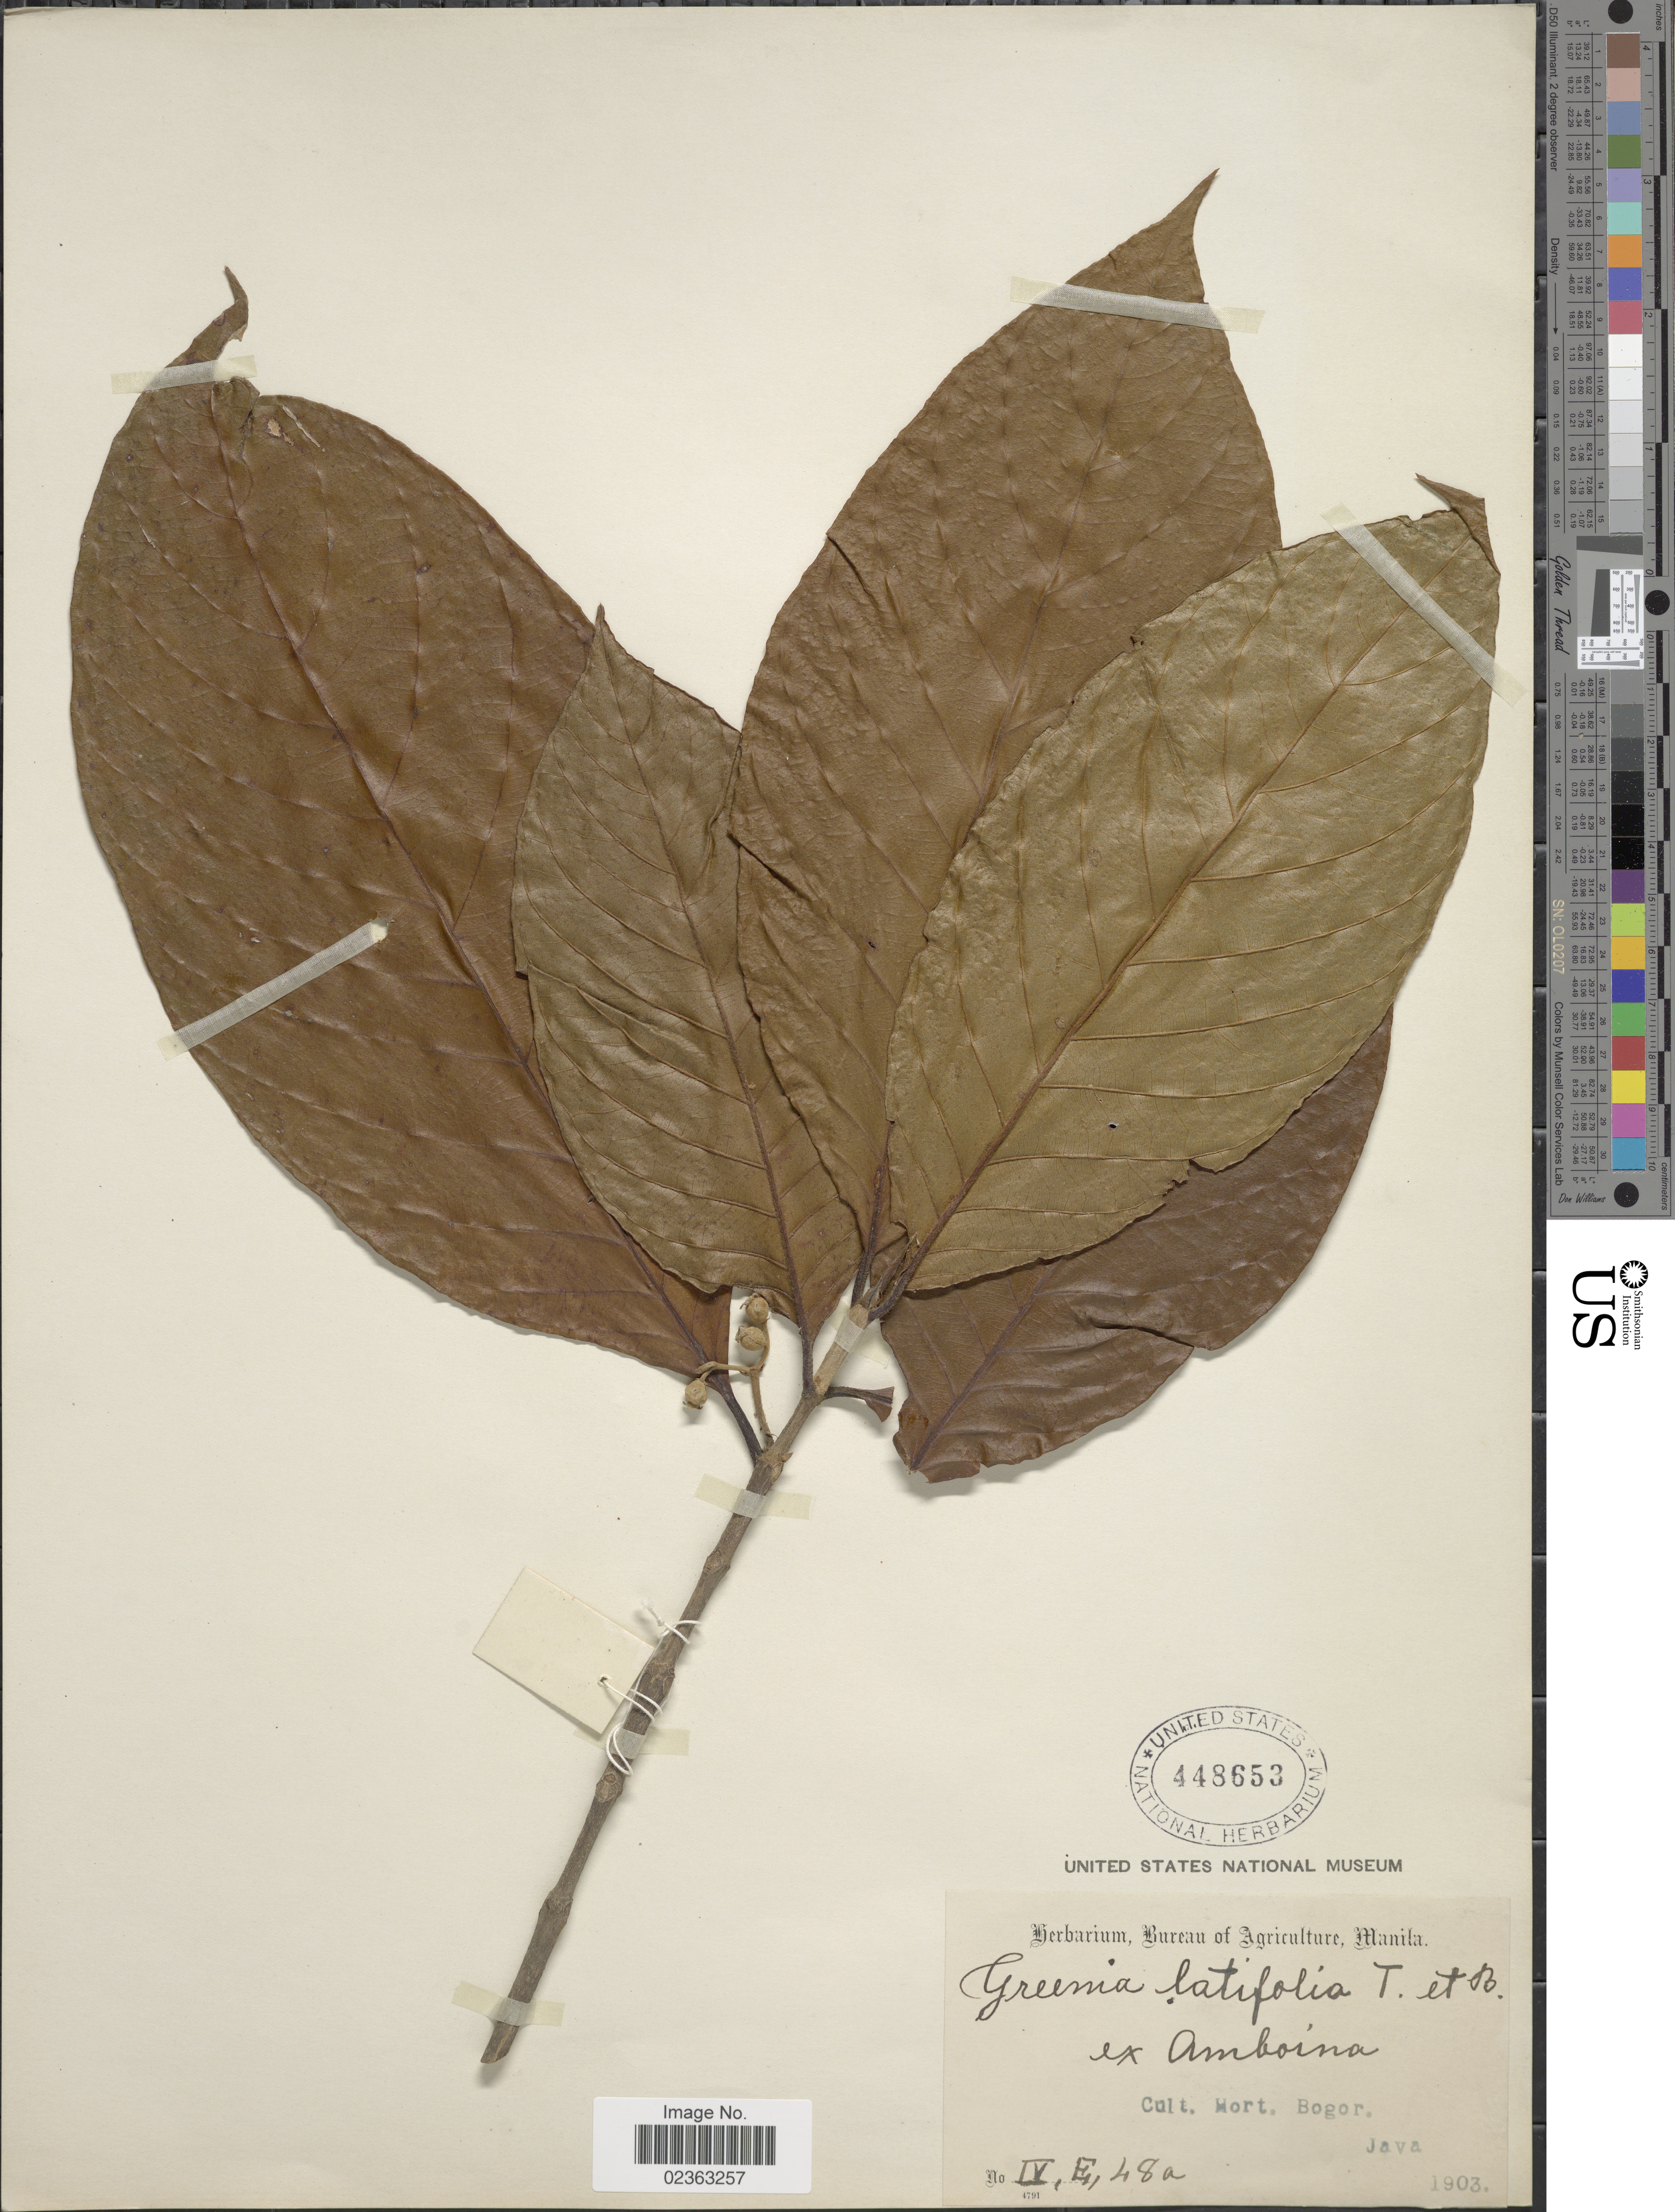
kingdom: Plantae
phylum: Tracheophyta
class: Magnoliopsida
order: Gentianales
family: Rubiaceae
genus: Greenea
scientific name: Greenea latifolia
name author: Teijsm. & Binn.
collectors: ex Herb. Bur. Agric. Manila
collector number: IV/E/48a*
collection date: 1903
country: Indonesia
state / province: Java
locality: Hort. Bogor, Java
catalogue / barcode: US 448653